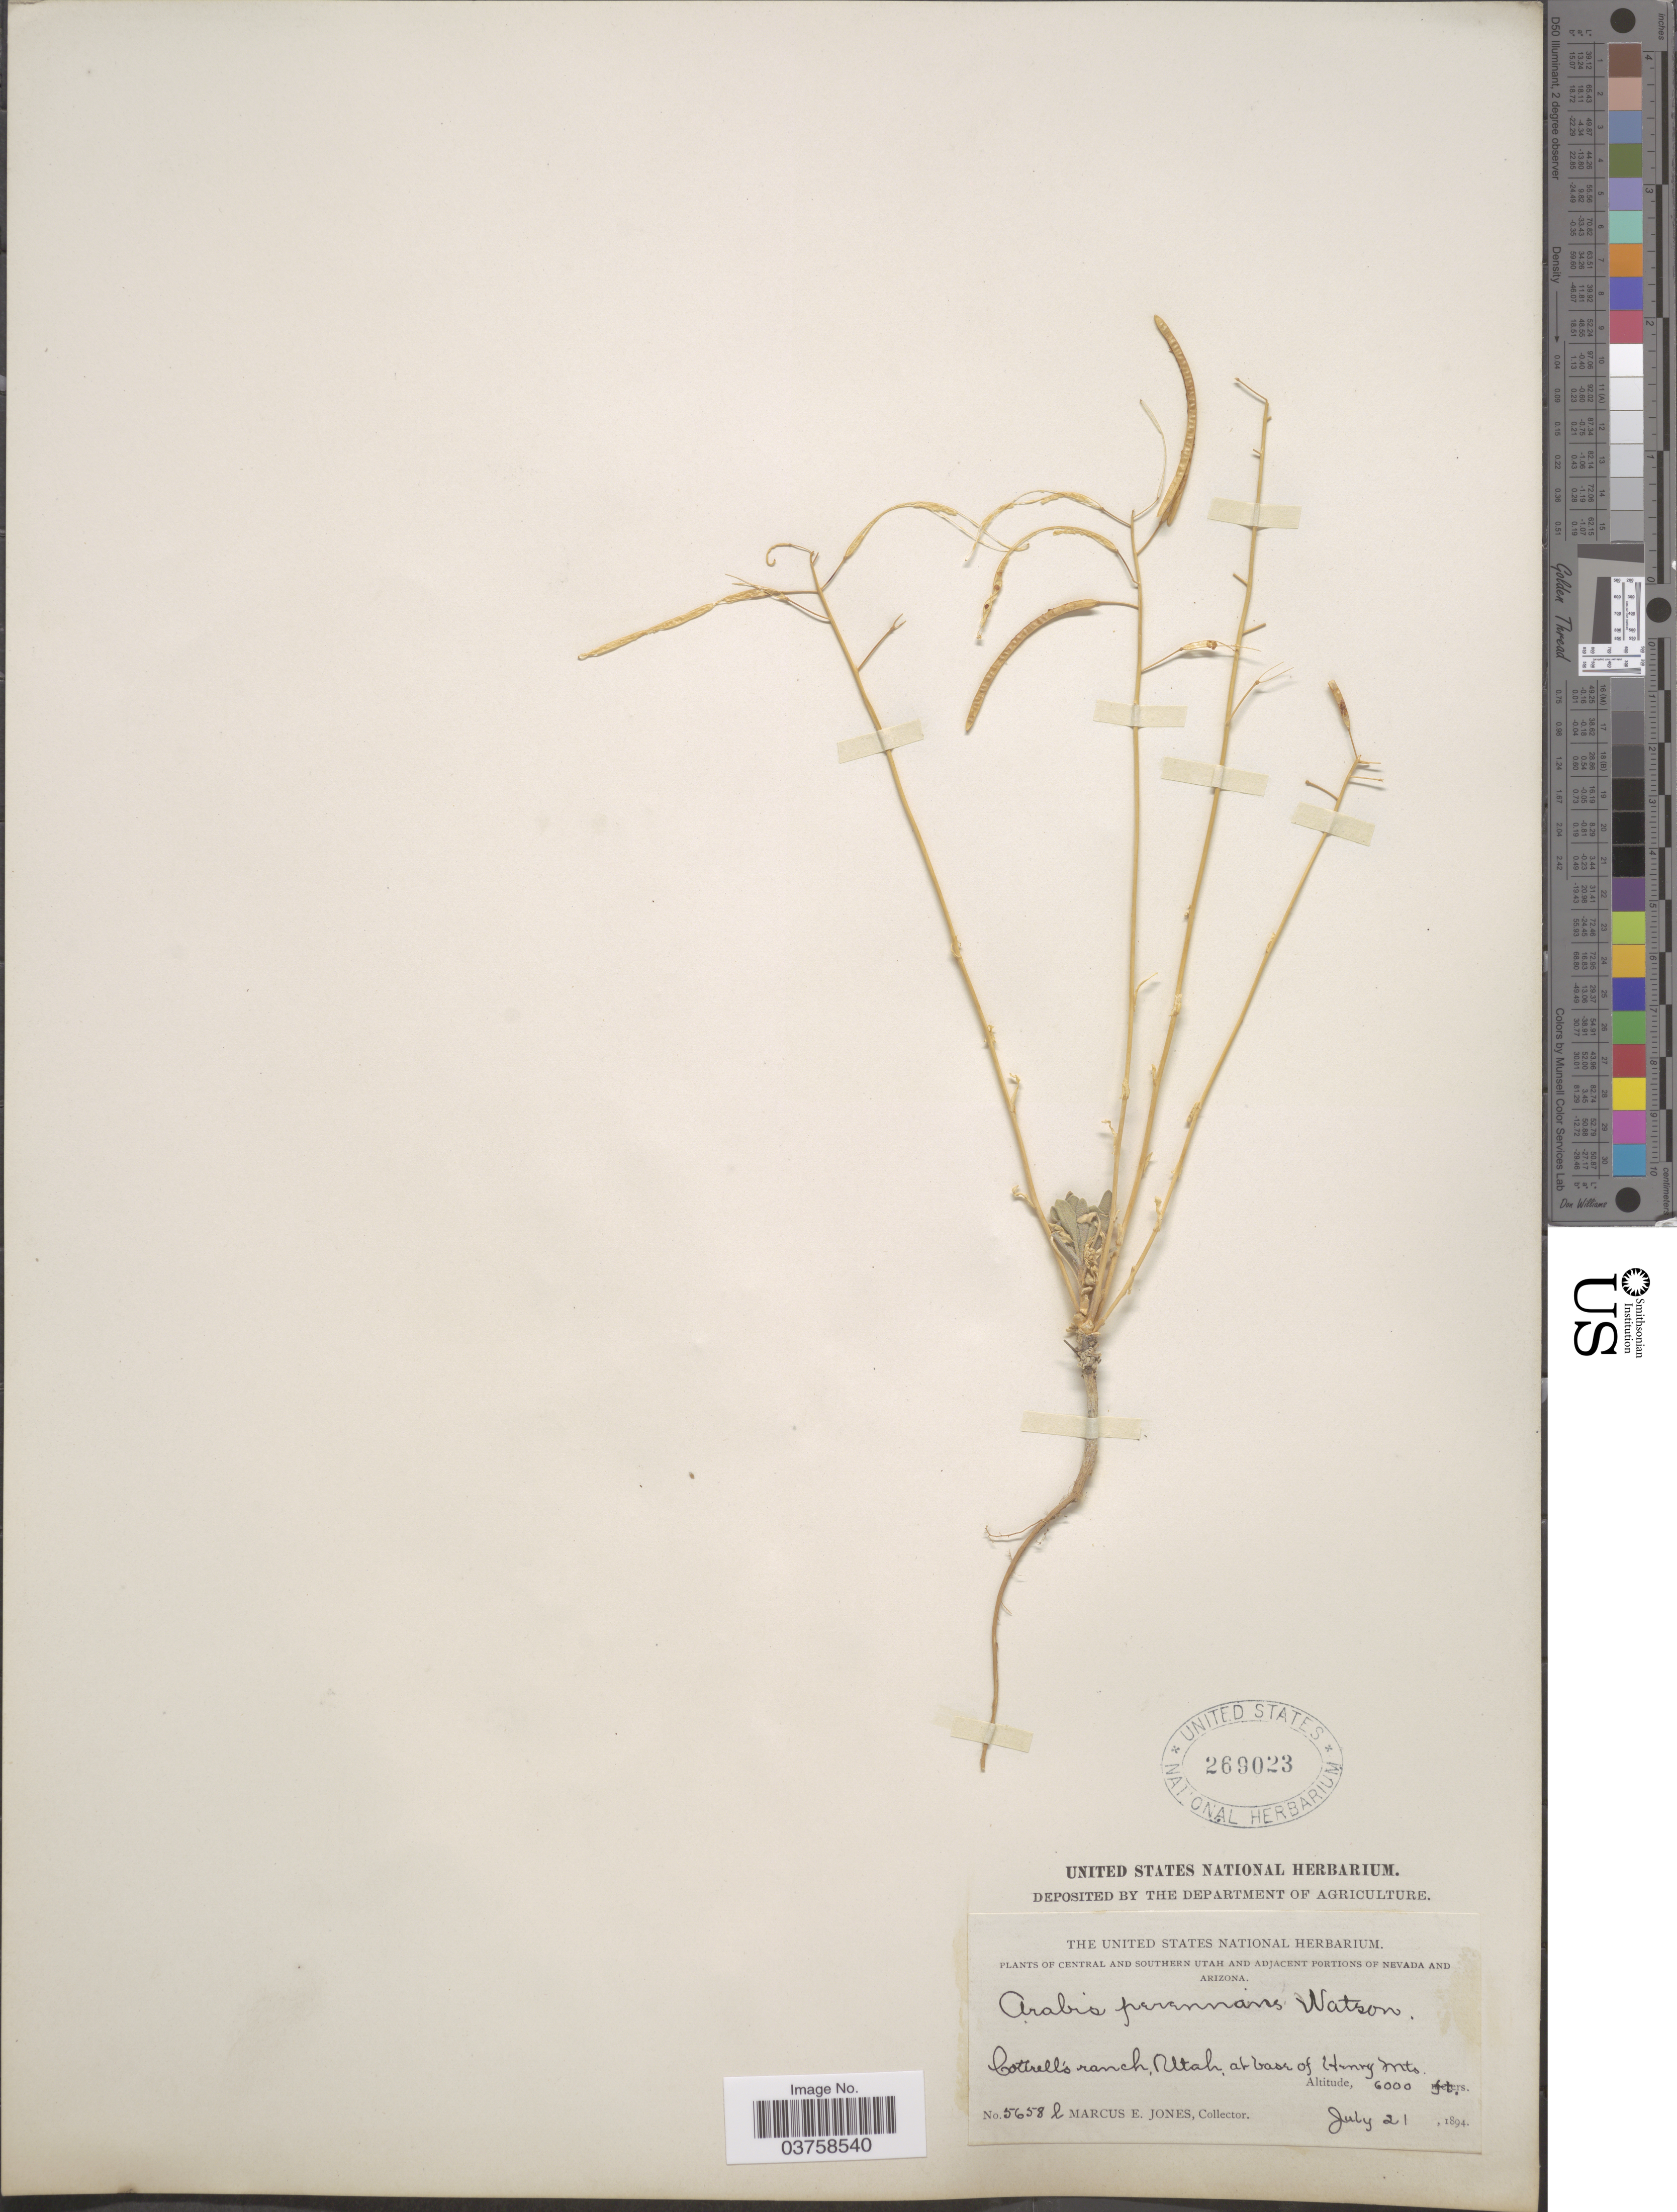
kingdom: Plantae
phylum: Tracheophyta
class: Magnoliopsida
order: Brassicales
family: Brassicaceae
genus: Arabis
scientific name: Arabis perennans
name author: S. Watson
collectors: M. E. Jones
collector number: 5658l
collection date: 1894-07-21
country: United States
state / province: Utah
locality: Central and Southern Utah. Cottrell's ranch, at base of Henry Mts.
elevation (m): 1829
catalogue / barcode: US 269023